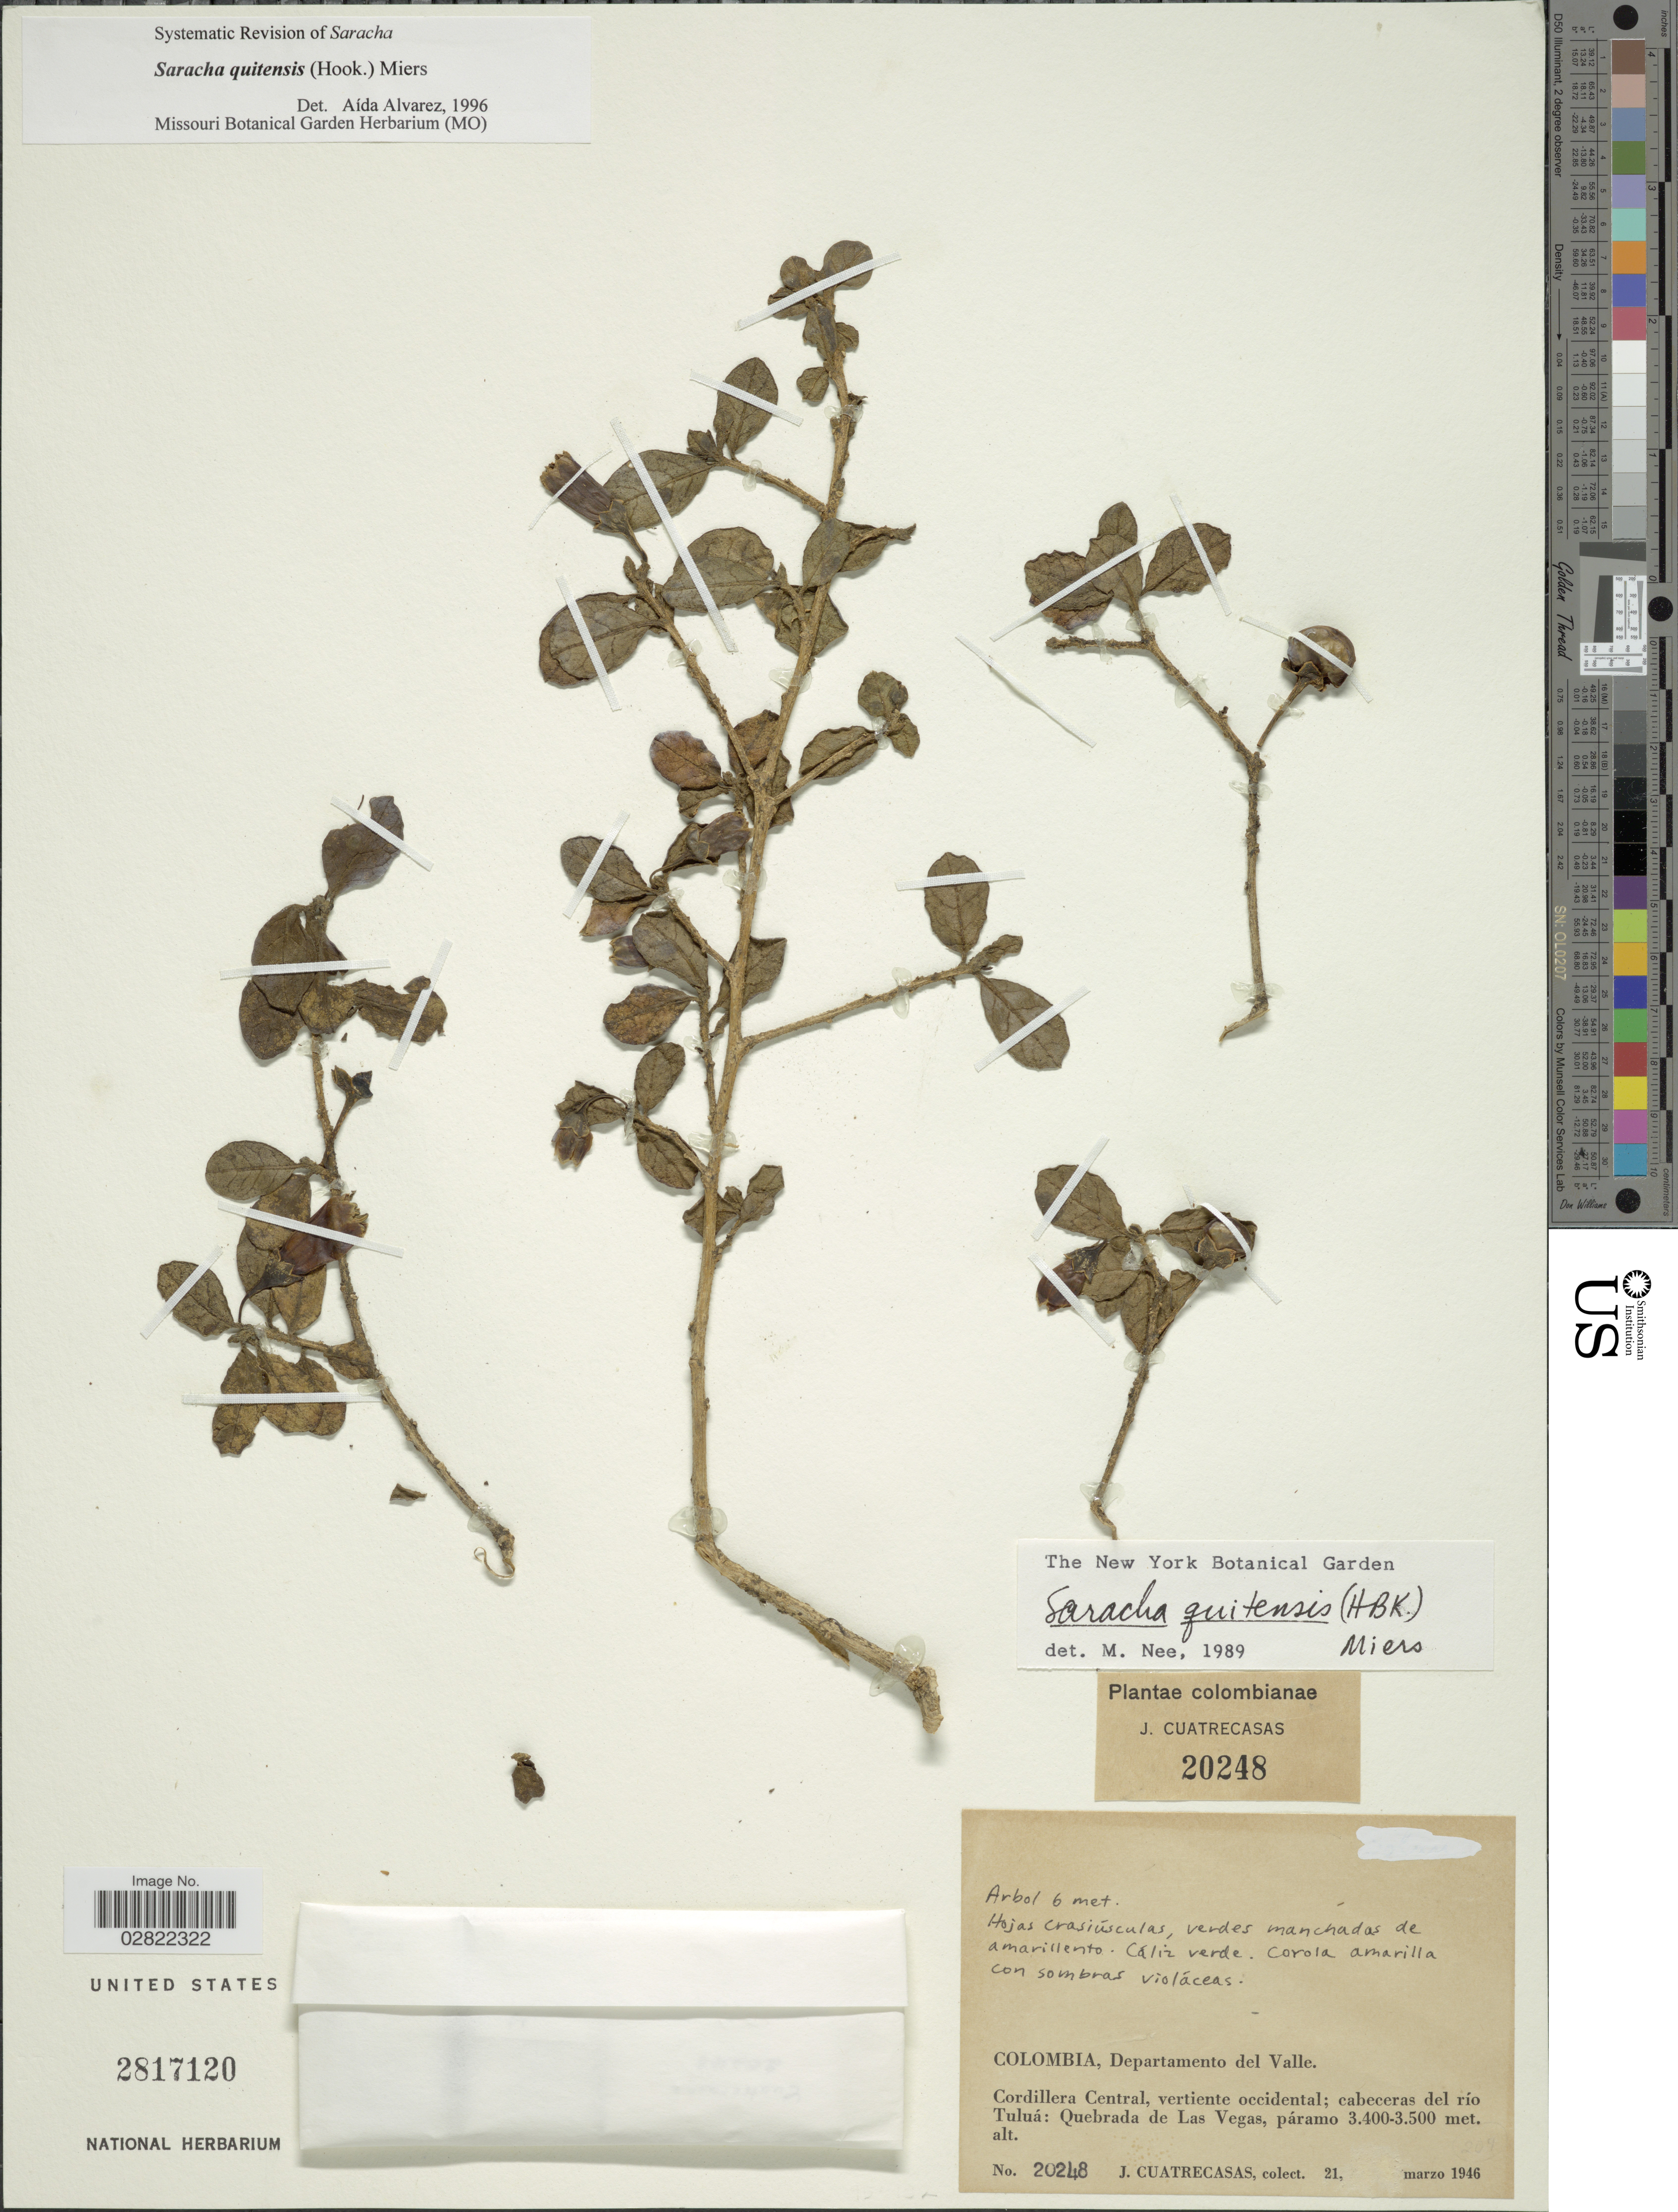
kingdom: Plantae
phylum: Tracheophyta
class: Magnoliopsida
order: Solanales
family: Solanaceae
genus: Saracha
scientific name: Saracha quitensis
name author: (Hook.) Miers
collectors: J. Cuatrecasas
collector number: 20248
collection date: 1946-03-21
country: Colombia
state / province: Valle del Cauca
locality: Departamento del Valle, Cordillera Central, vertiente occidental; cabeceras del rio Tuluá: Quebrada de Las Vegas, páramo.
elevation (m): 3400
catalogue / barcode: US 2817120